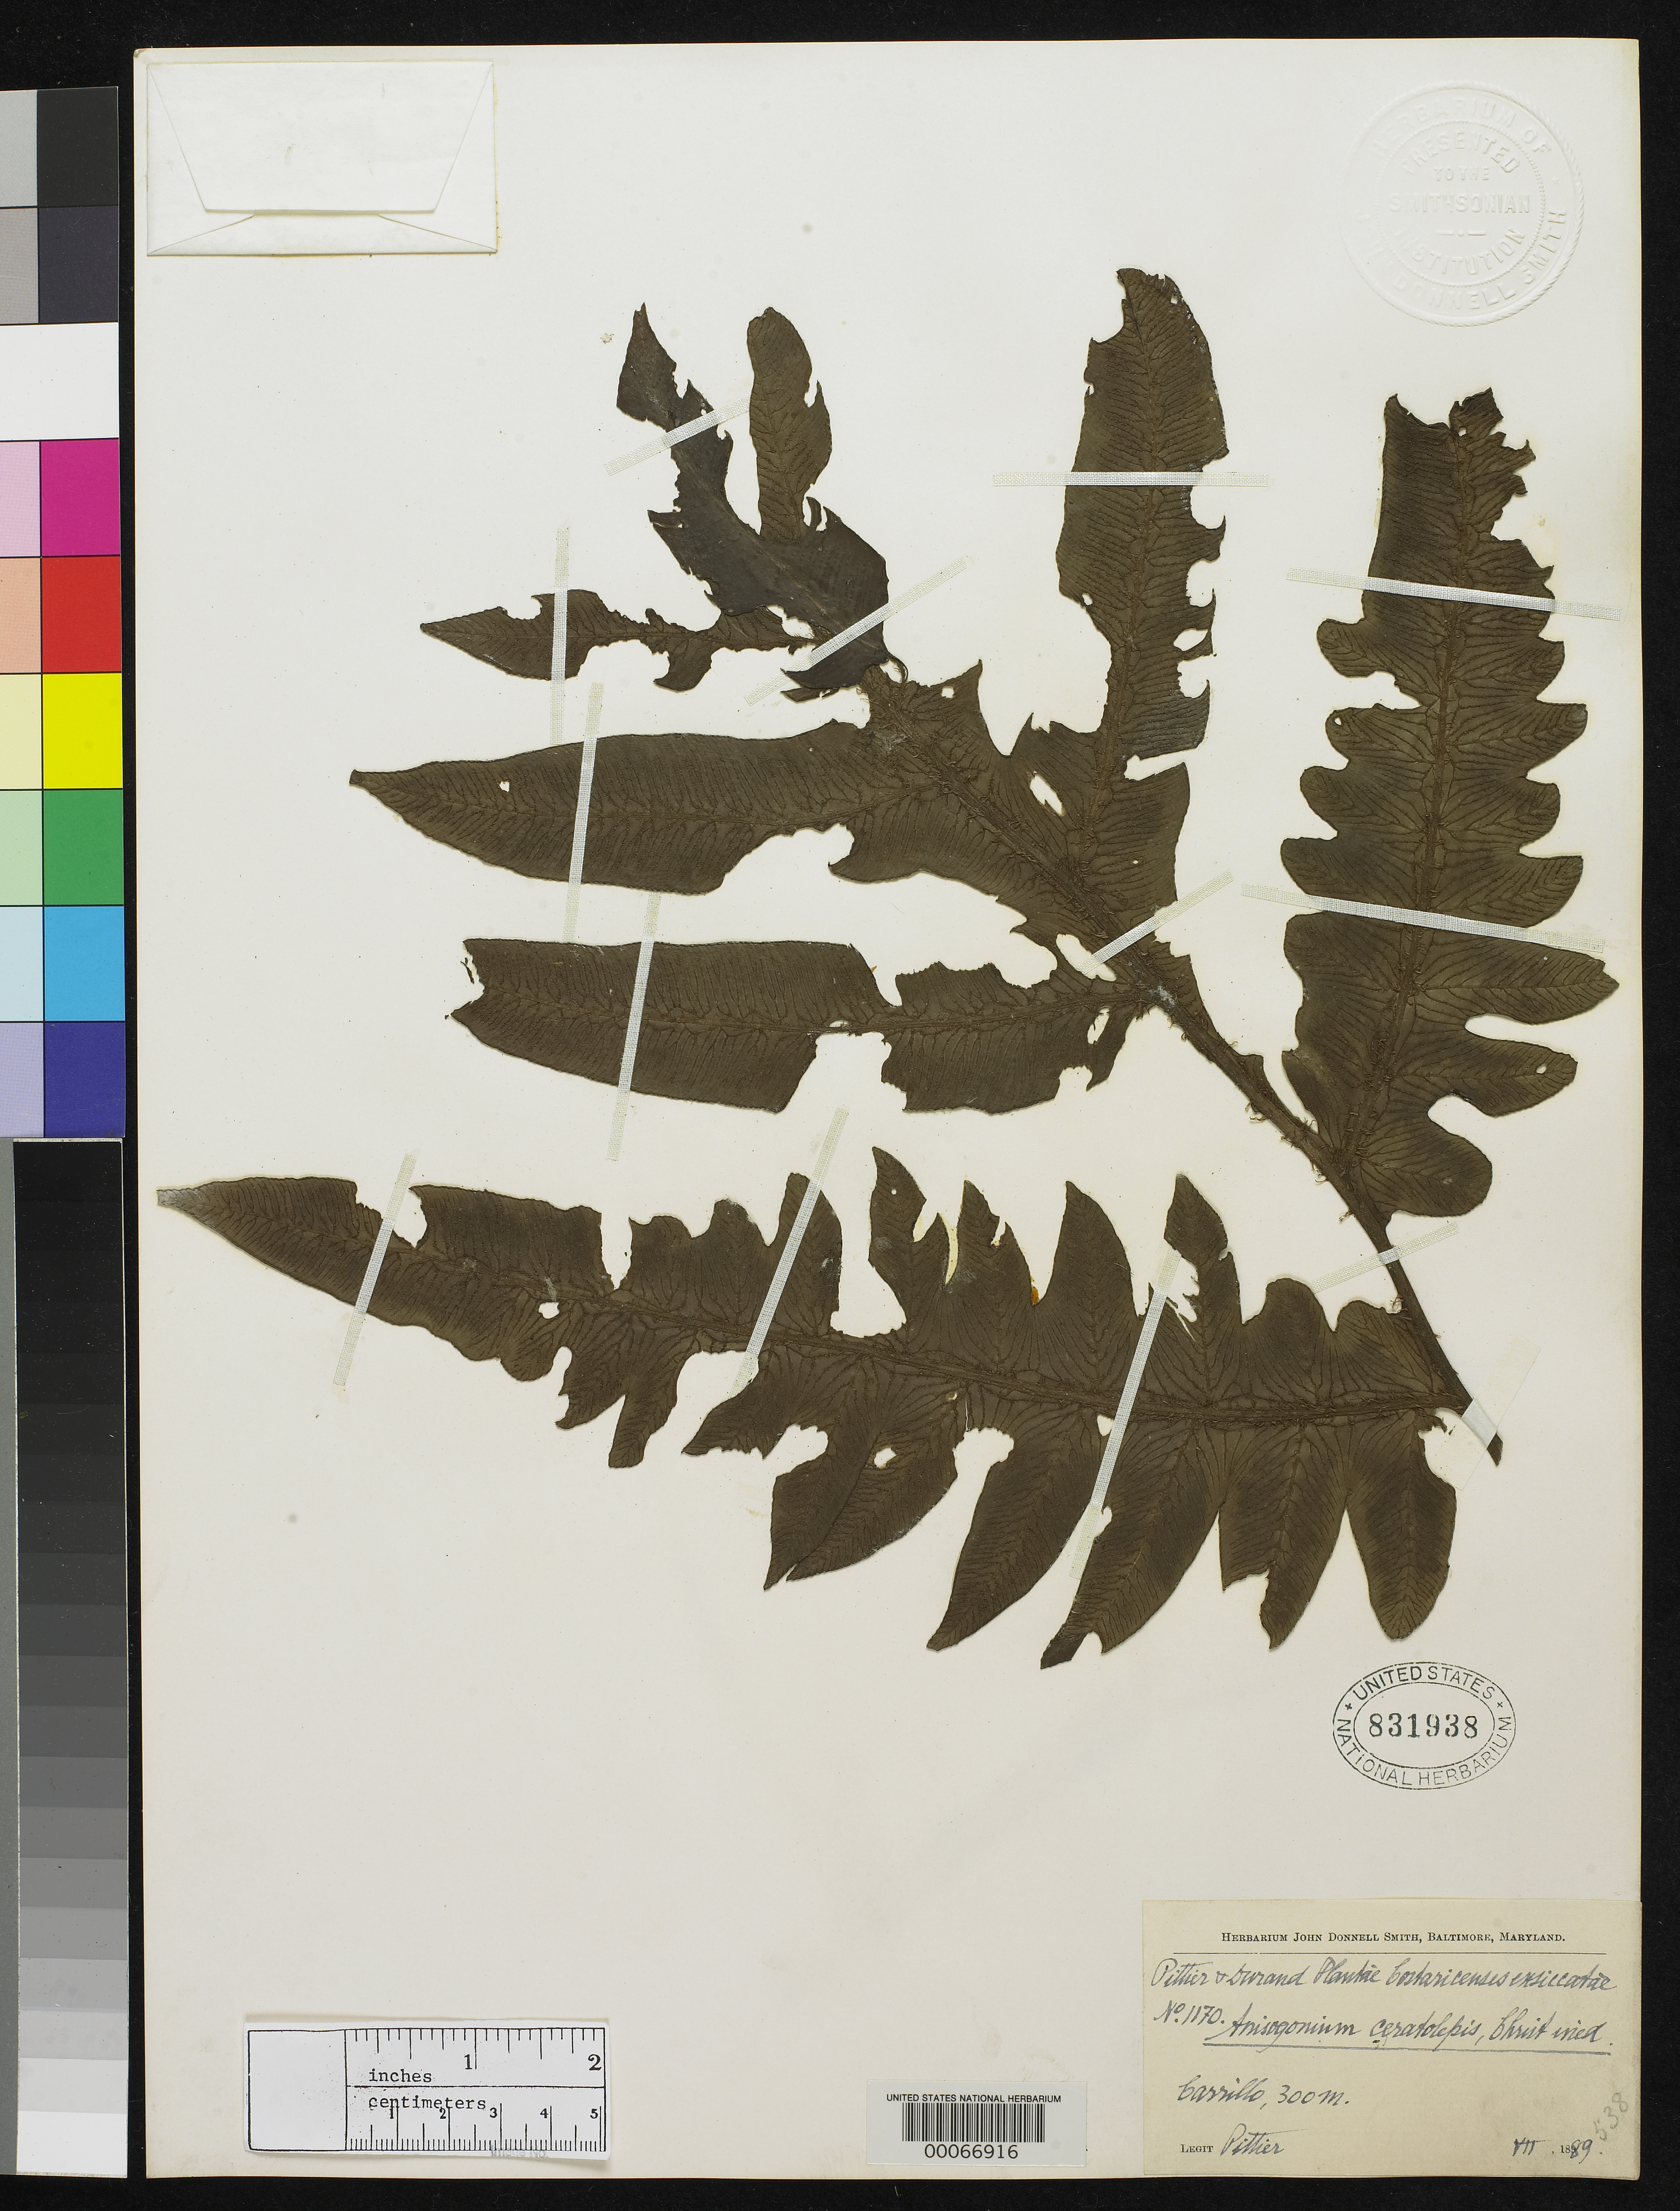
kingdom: Plantae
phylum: Tracheophyta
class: Polypodiopsida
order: Polypodiales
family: Athyriaceae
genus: Anisogonium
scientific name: Anisogonium ceratolepis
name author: Christ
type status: Type Collection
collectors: H. F. Pittier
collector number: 1170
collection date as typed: Jul 1889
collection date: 1889-07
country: Costa Rica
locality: Carrillo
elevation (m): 300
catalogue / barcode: US 831938